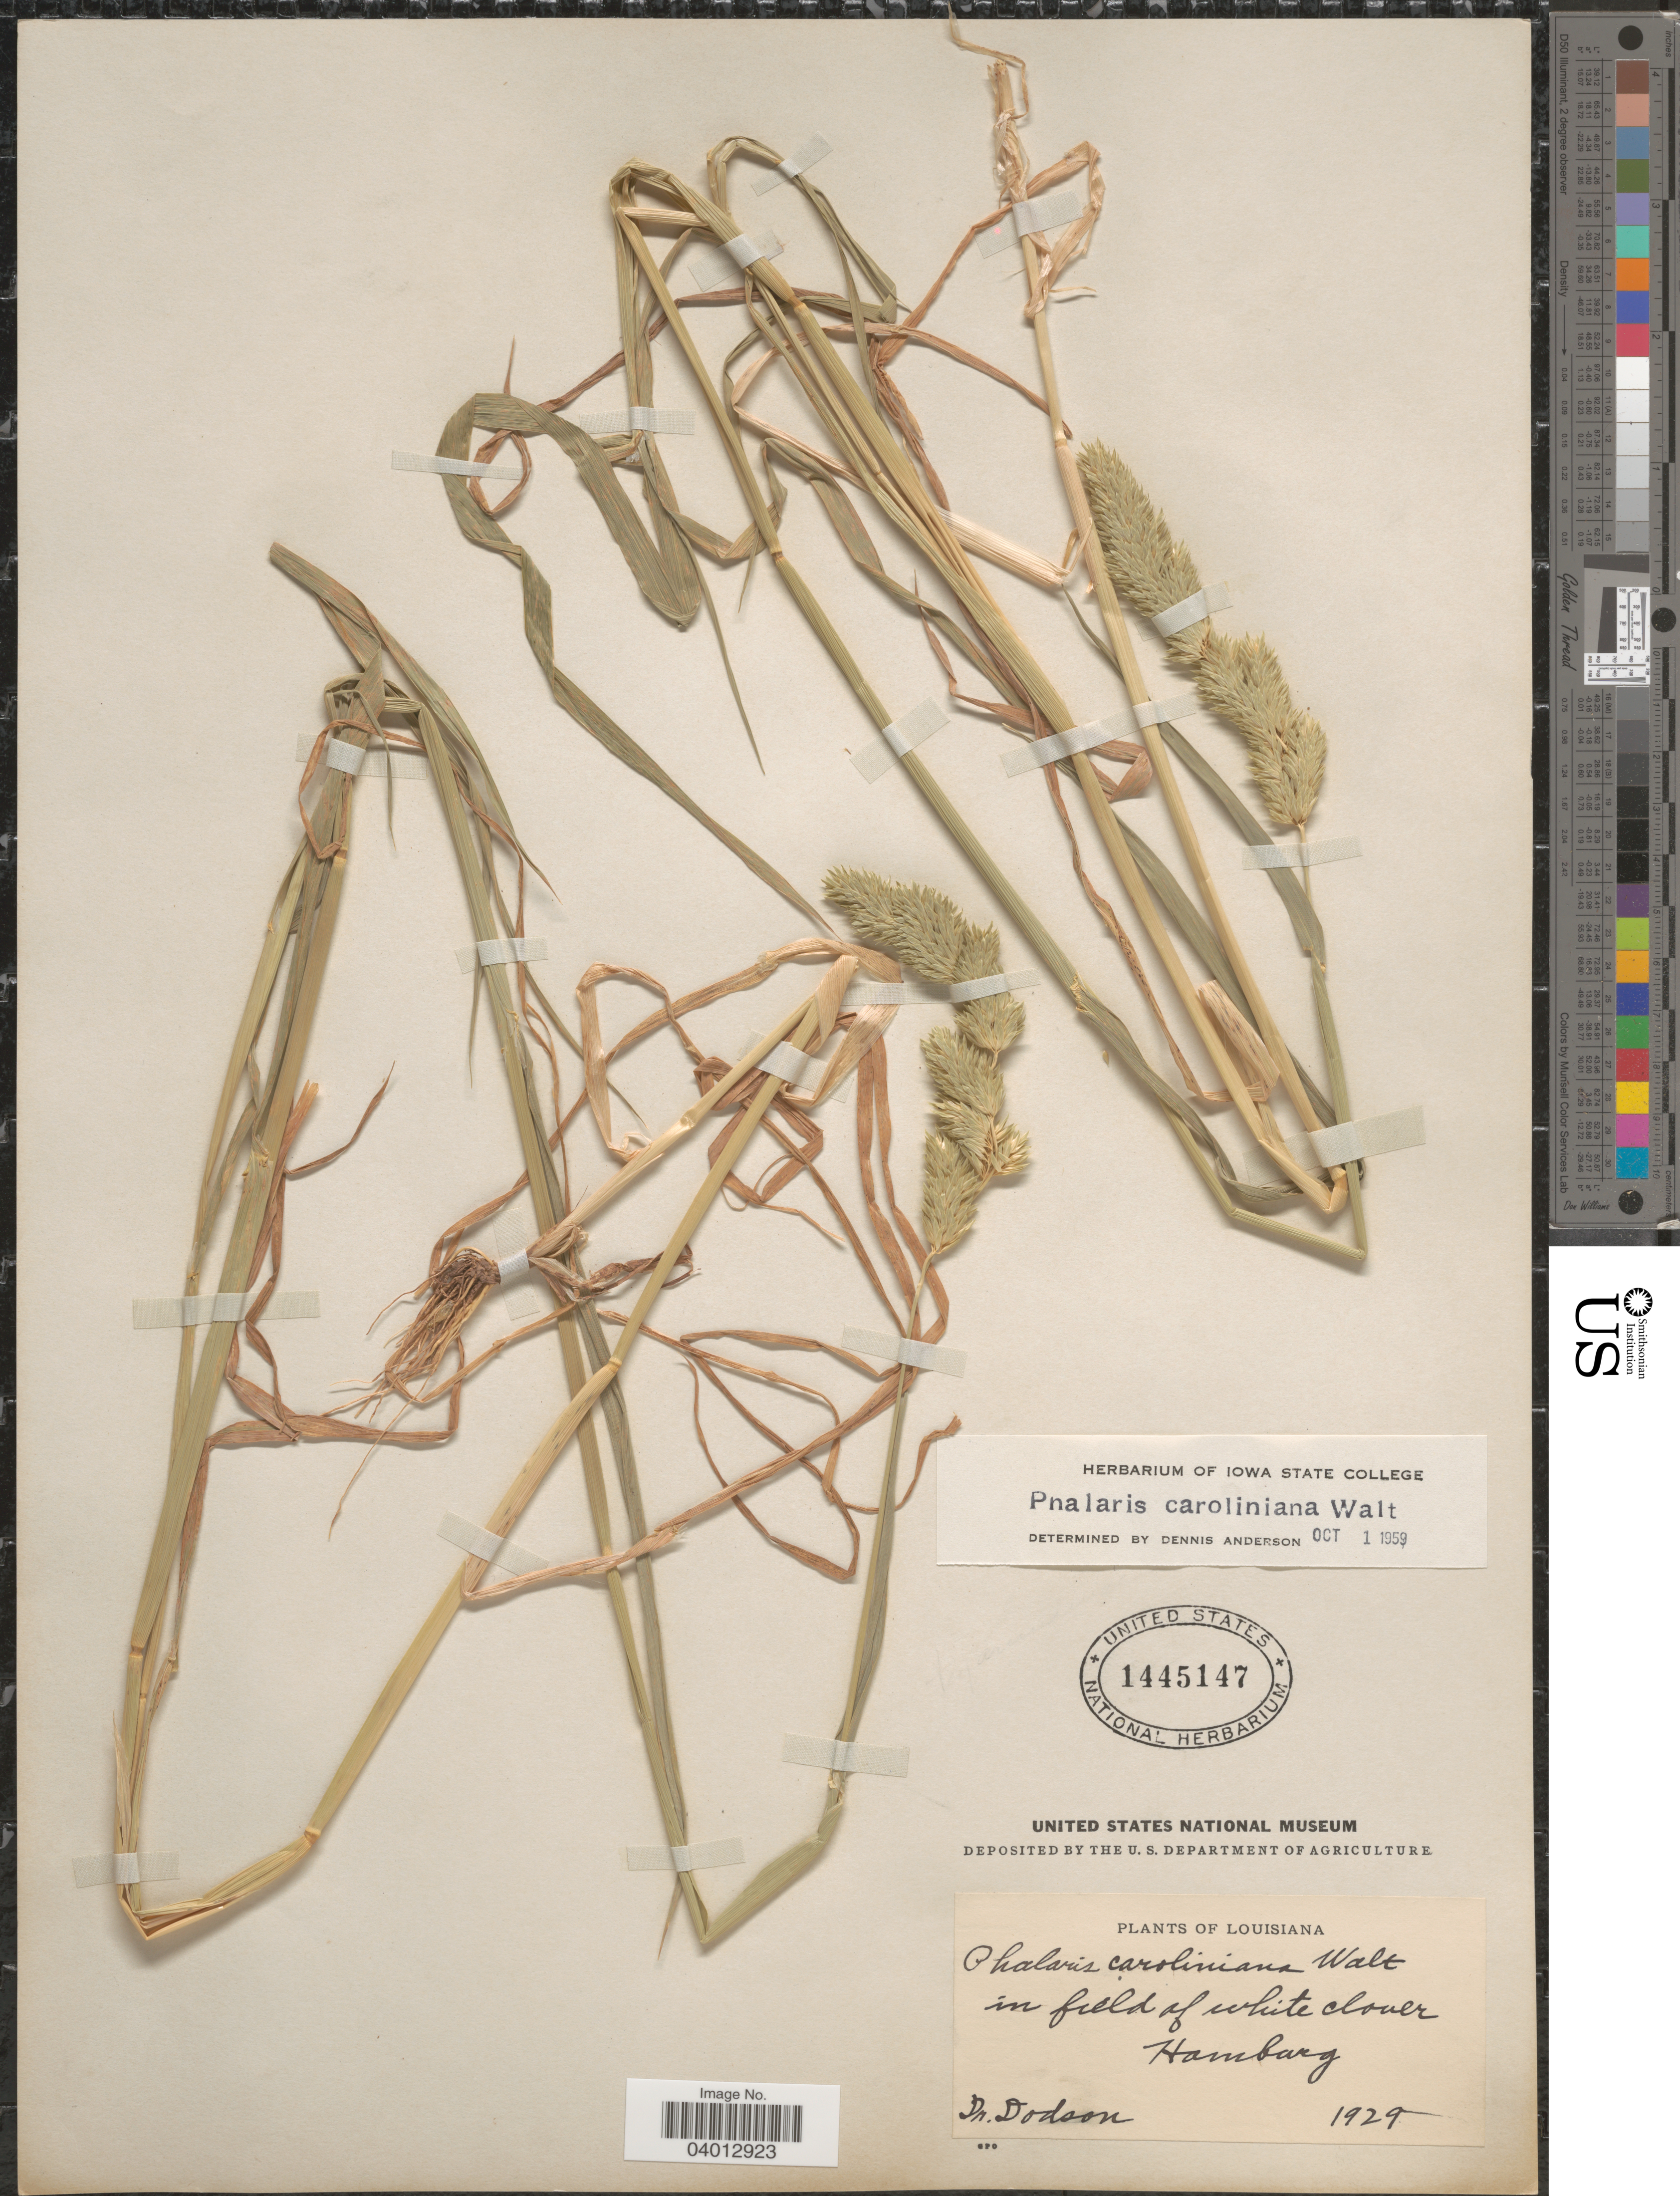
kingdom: Plantae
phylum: Tracheophyta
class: Liliopsida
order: Poales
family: Poaceae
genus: Phalaris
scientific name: Phalaris caroliniana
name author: Walter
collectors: -- Dodson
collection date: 1929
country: United States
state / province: Louisiana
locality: In field of white clover Hamburg.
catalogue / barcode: US 1445147